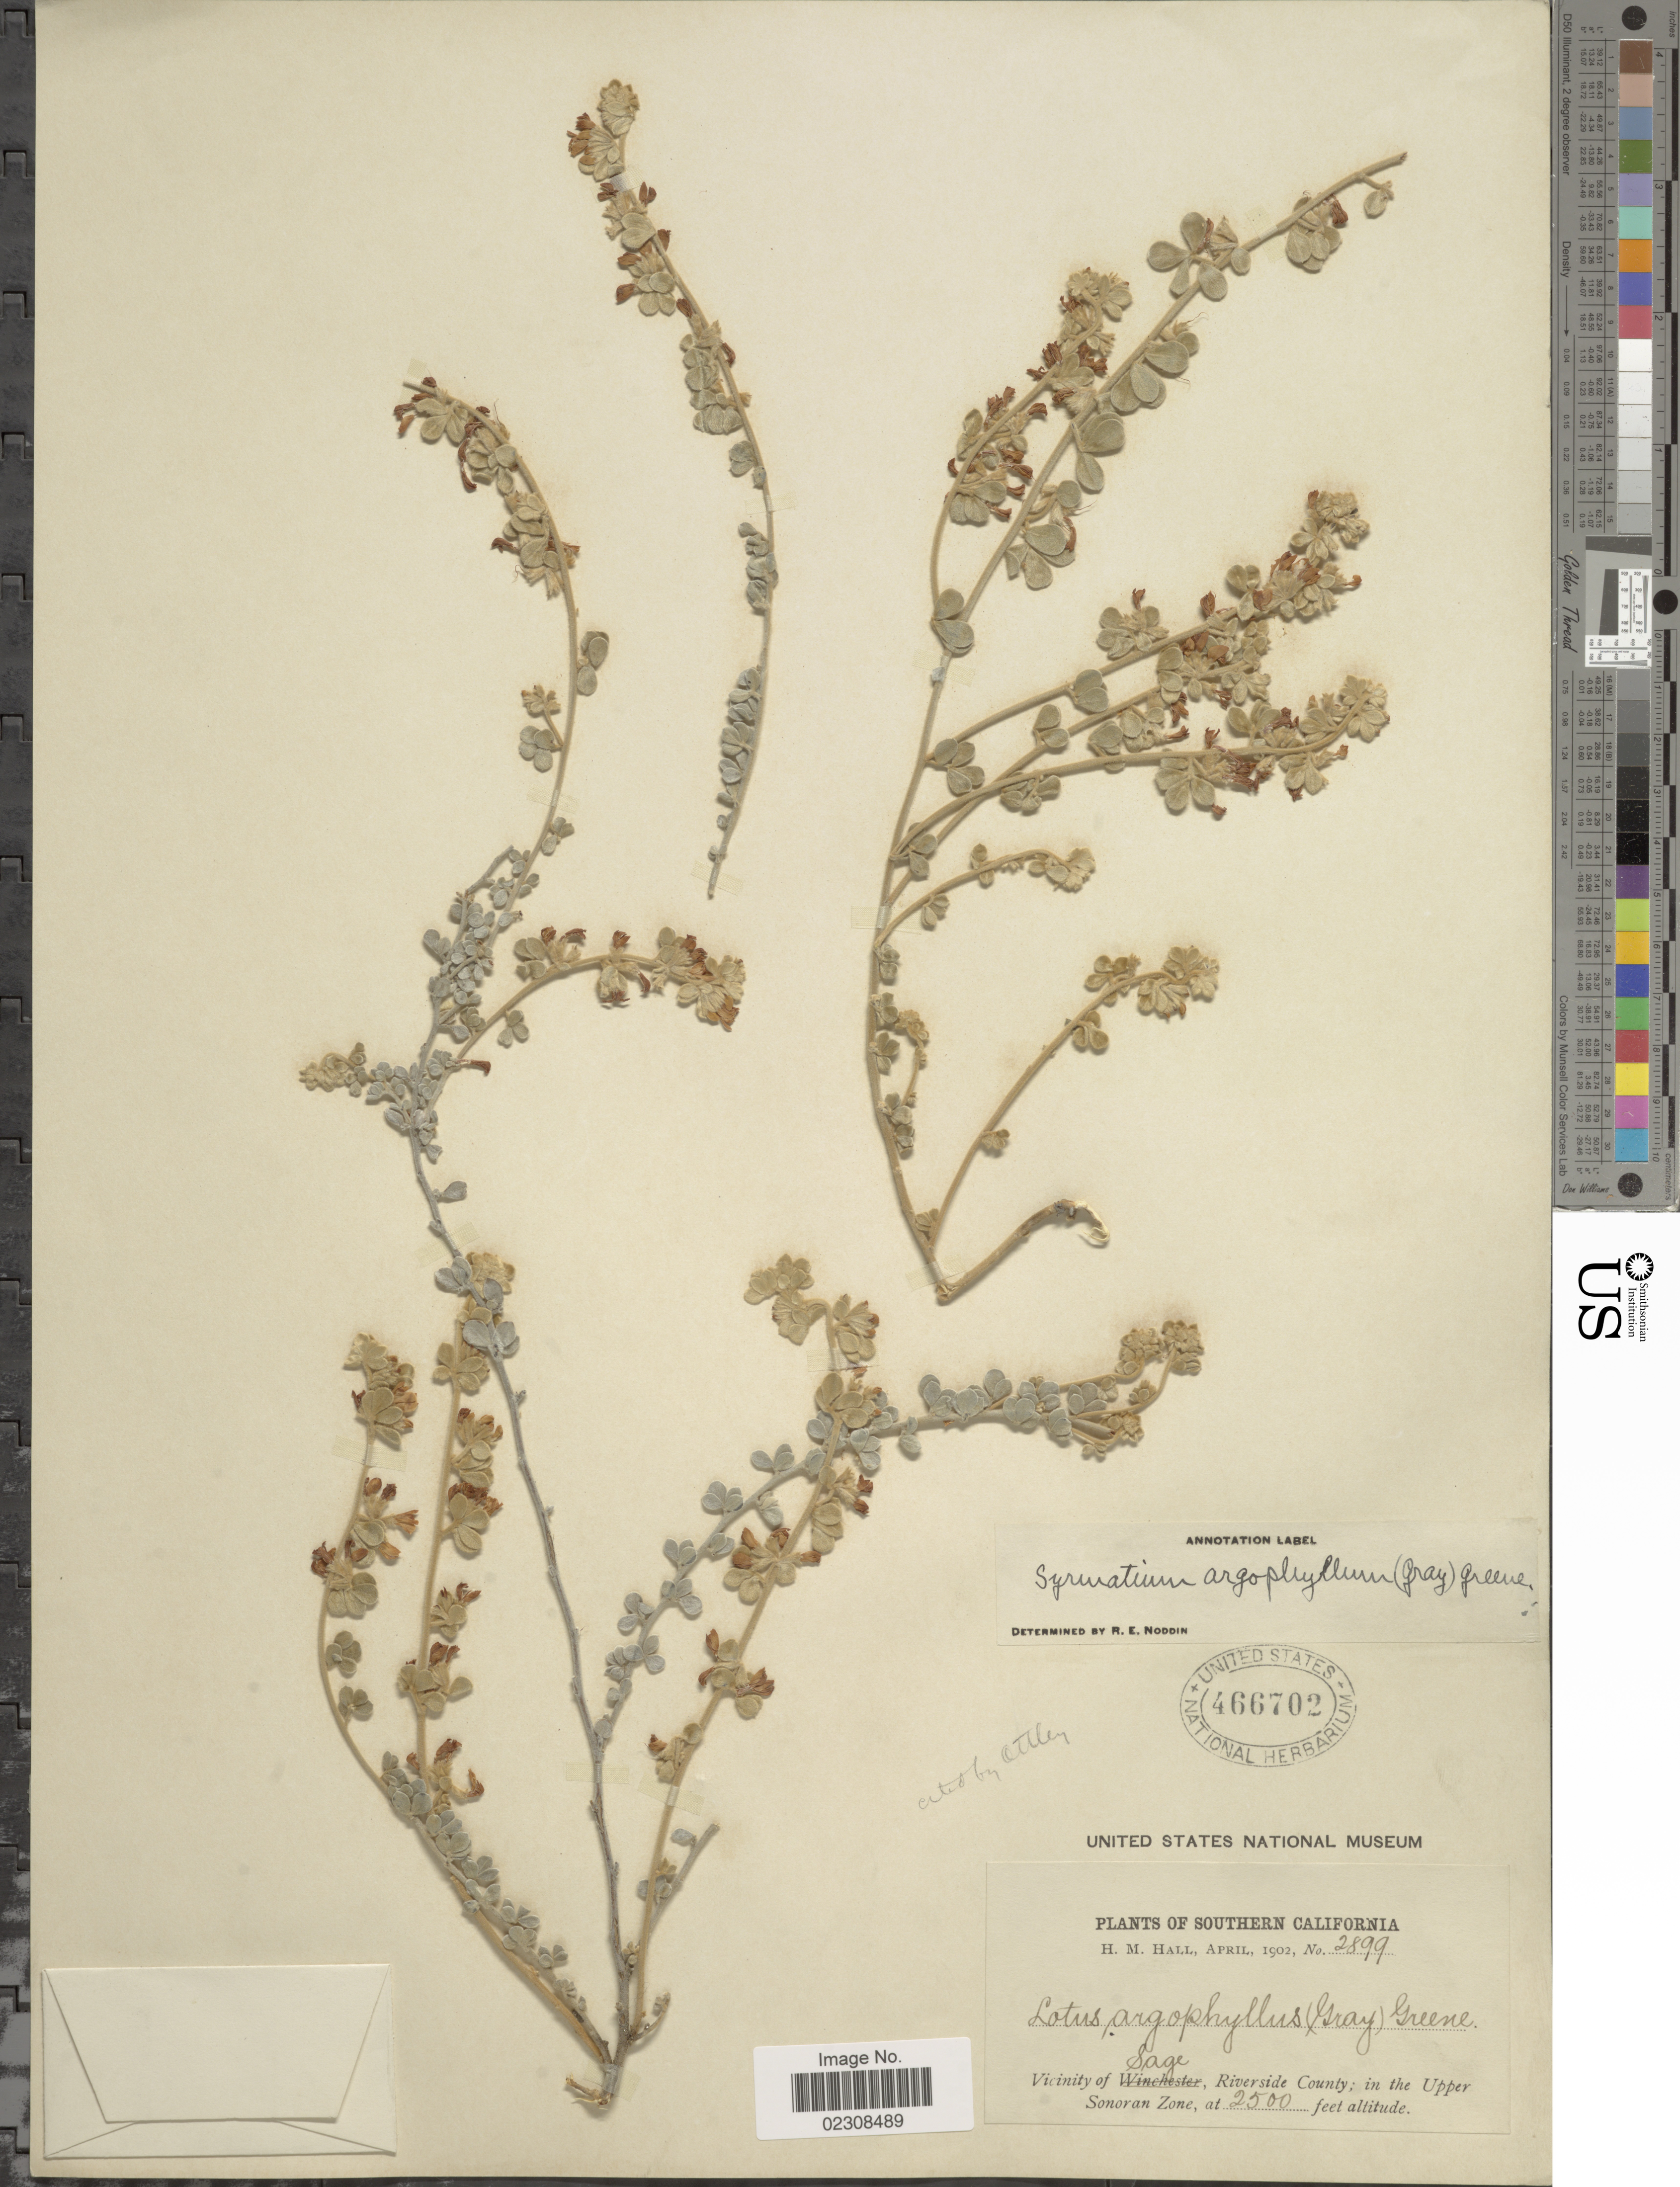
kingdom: Plantae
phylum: Tracheophyta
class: Magnoliopsida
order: Fabales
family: Fabaceae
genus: Syrmatium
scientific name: Syrmatium argophyllum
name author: (A. Gray) Greene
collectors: H. M. Hall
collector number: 2899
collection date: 1902-04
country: United States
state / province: California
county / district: Riverside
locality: Southern California, Vicinity of Sage, Riverside County; in the Upper Sonoran Zone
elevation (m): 762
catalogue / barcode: US 466702